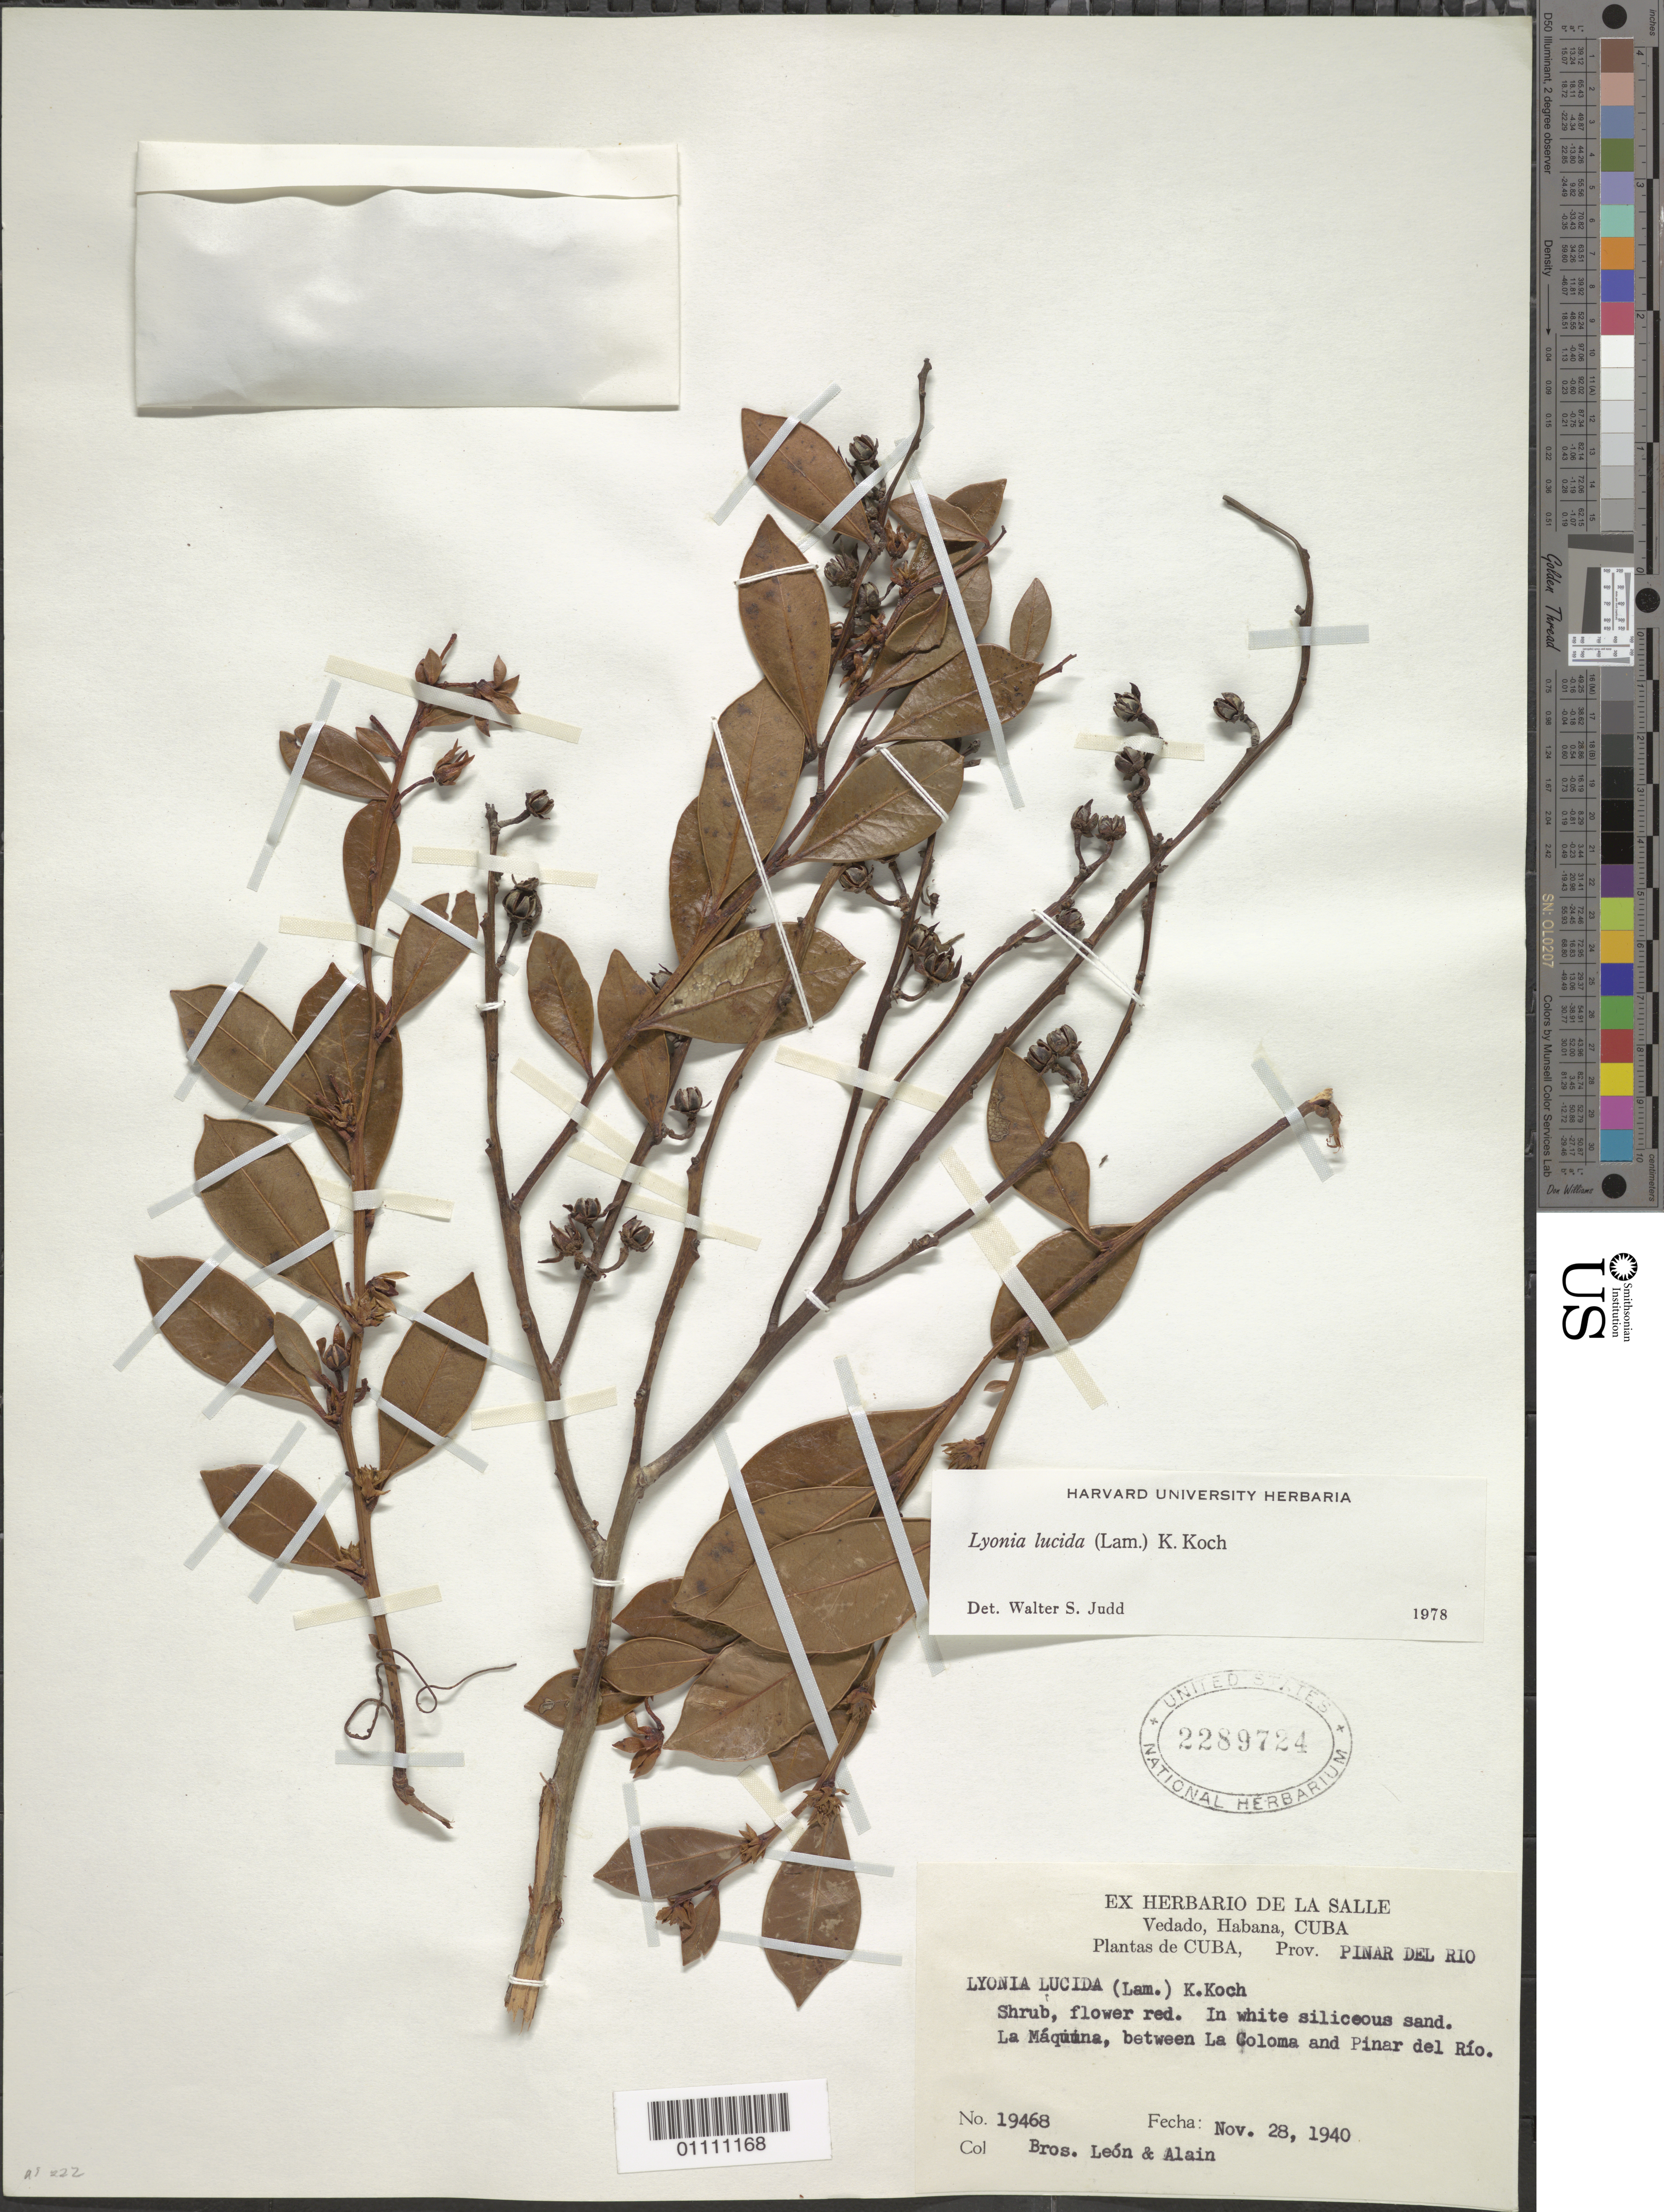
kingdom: Plantae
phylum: Tracheophyta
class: Magnoliopsida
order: Ericales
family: Ericaceae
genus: Lyonia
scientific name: Lyonia lucida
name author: K. Koch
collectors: Bro. León & A. H. Liogier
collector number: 19468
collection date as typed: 28 Nov 1940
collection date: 1940-11-28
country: Cuba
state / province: Pinar del Rio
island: Cuba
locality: In white siliceous sand La Maquina, between La Coloma and Pinar del Rio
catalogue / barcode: US 2289724